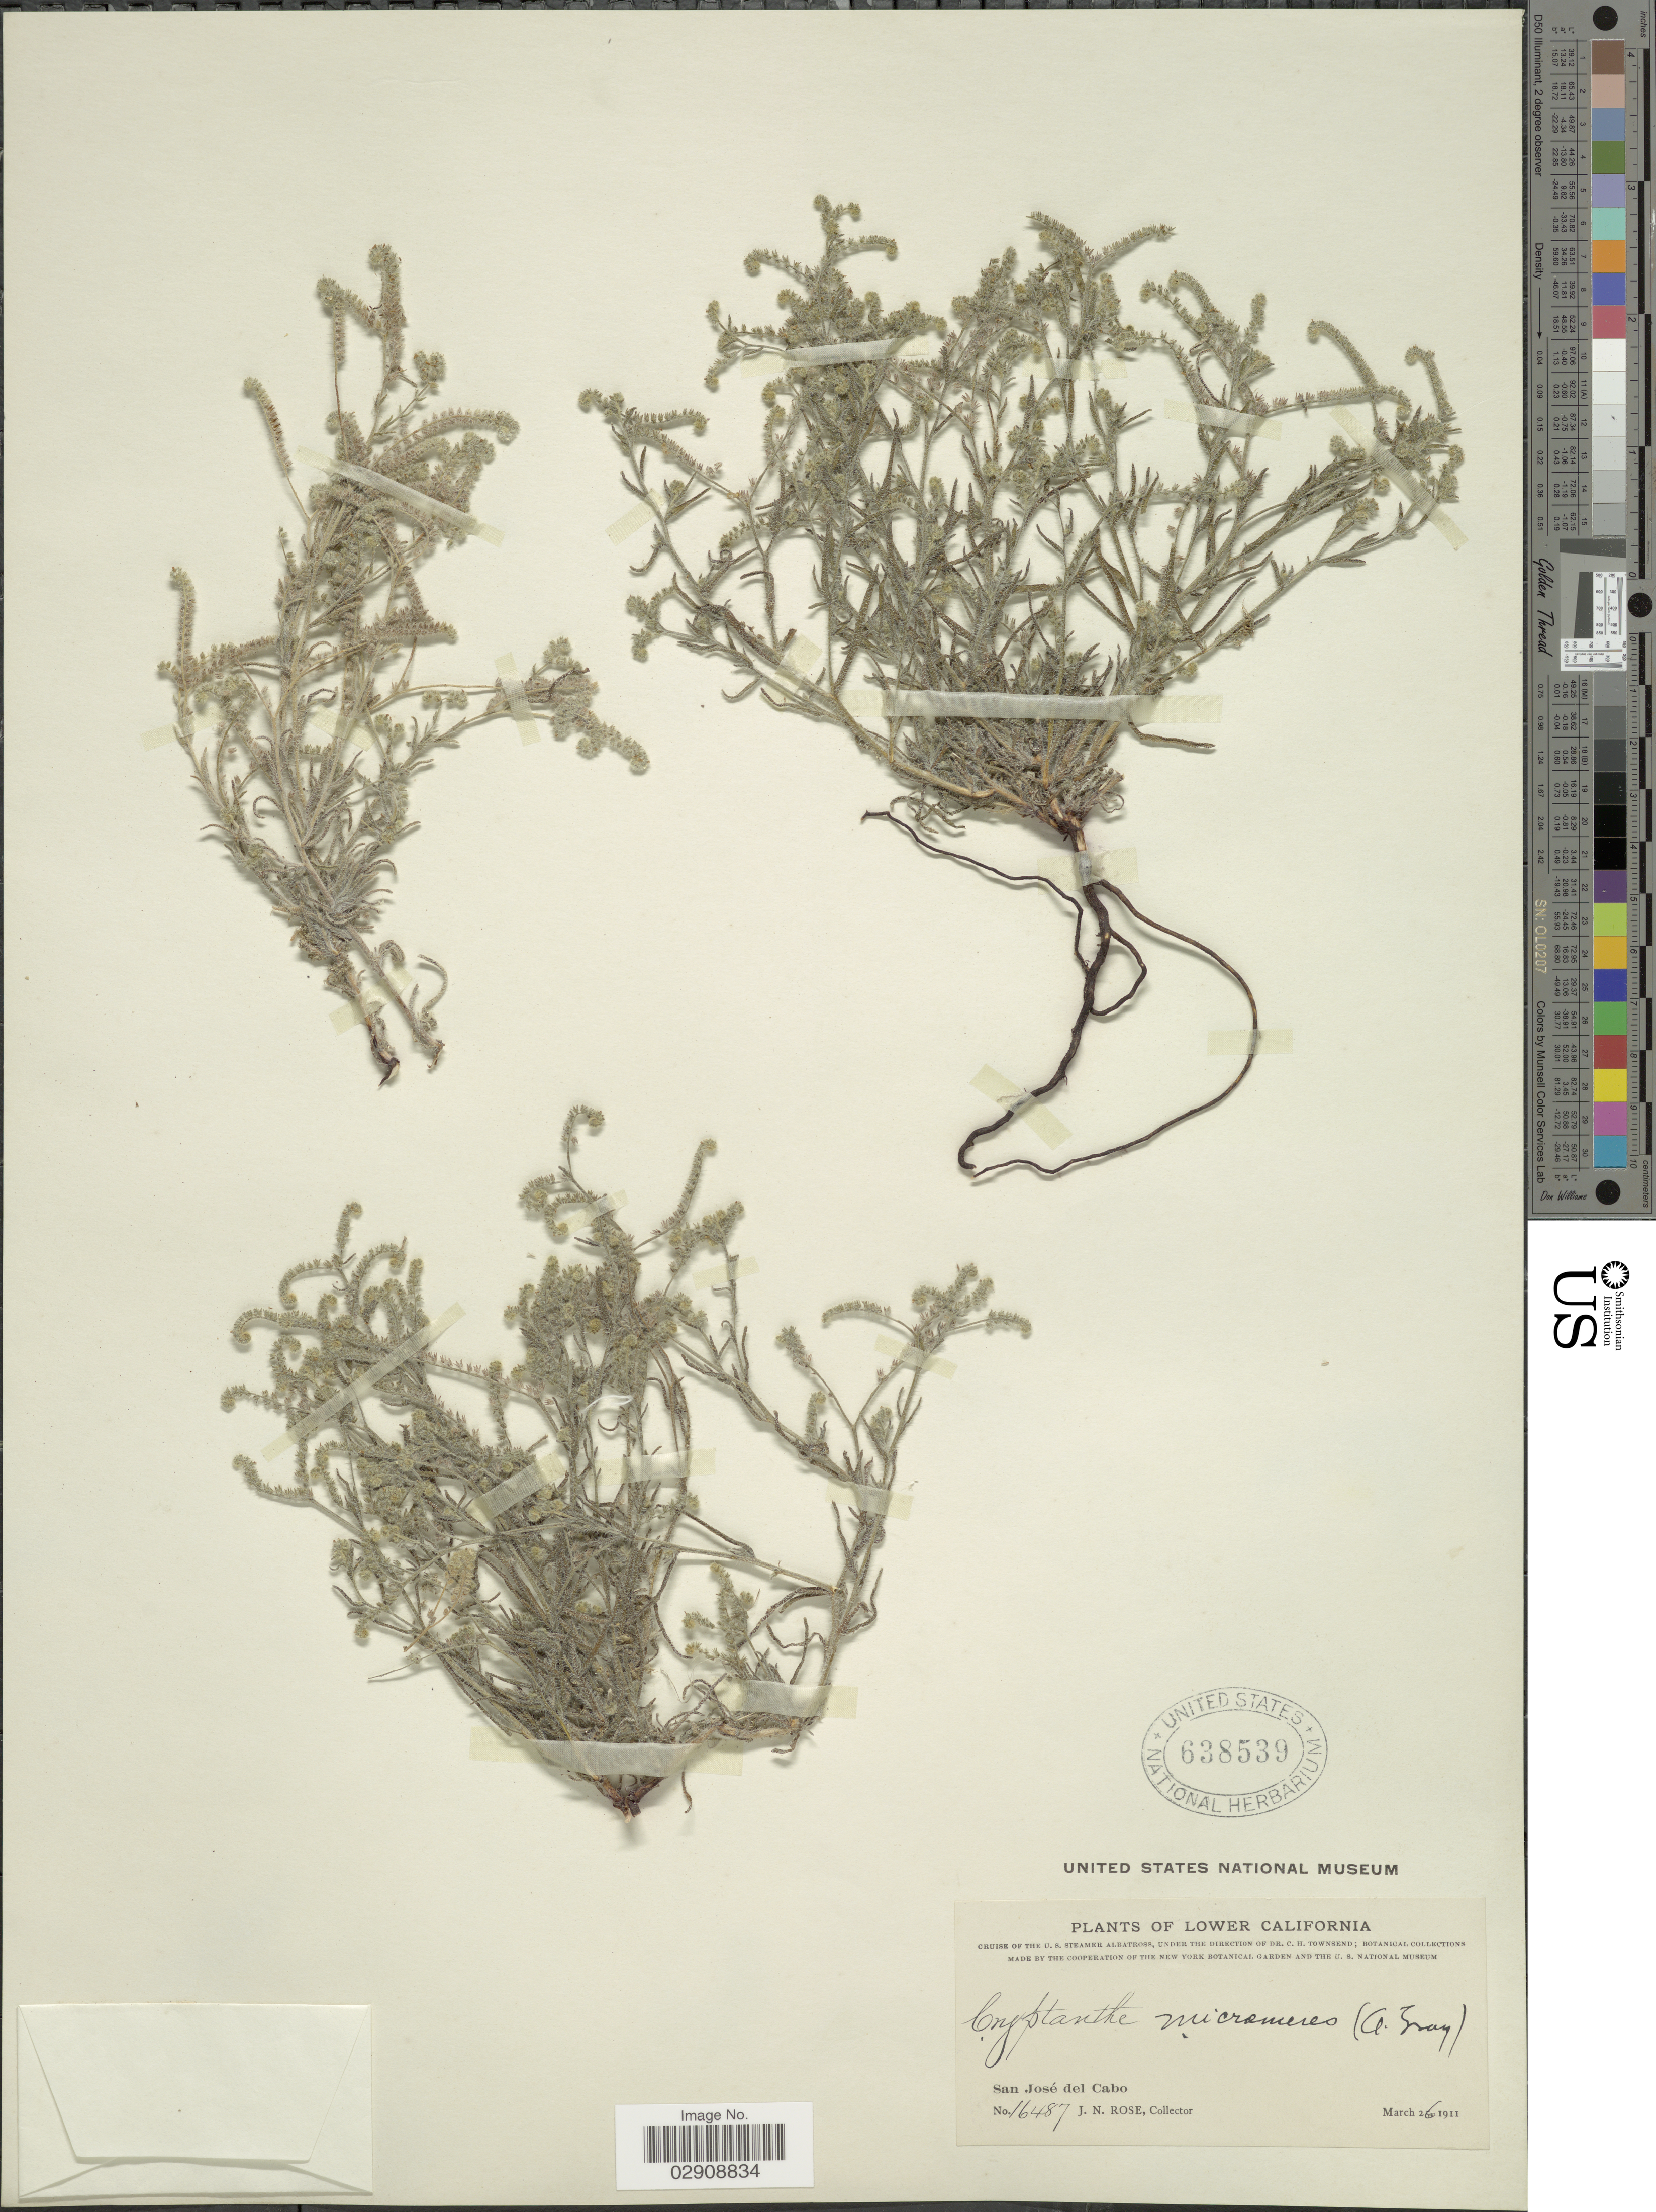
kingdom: Plantae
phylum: Tracheophyta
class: Magnoliopsida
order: Boraginales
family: Boraginaceae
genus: Cryptantha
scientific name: Cryptantha micromeres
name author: (A. Gray) S.W. Greene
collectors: J. N. Rose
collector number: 16487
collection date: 1911-03-26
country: Mexico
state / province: Baja California Sur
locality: San José del Cabo.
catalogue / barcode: US 638539